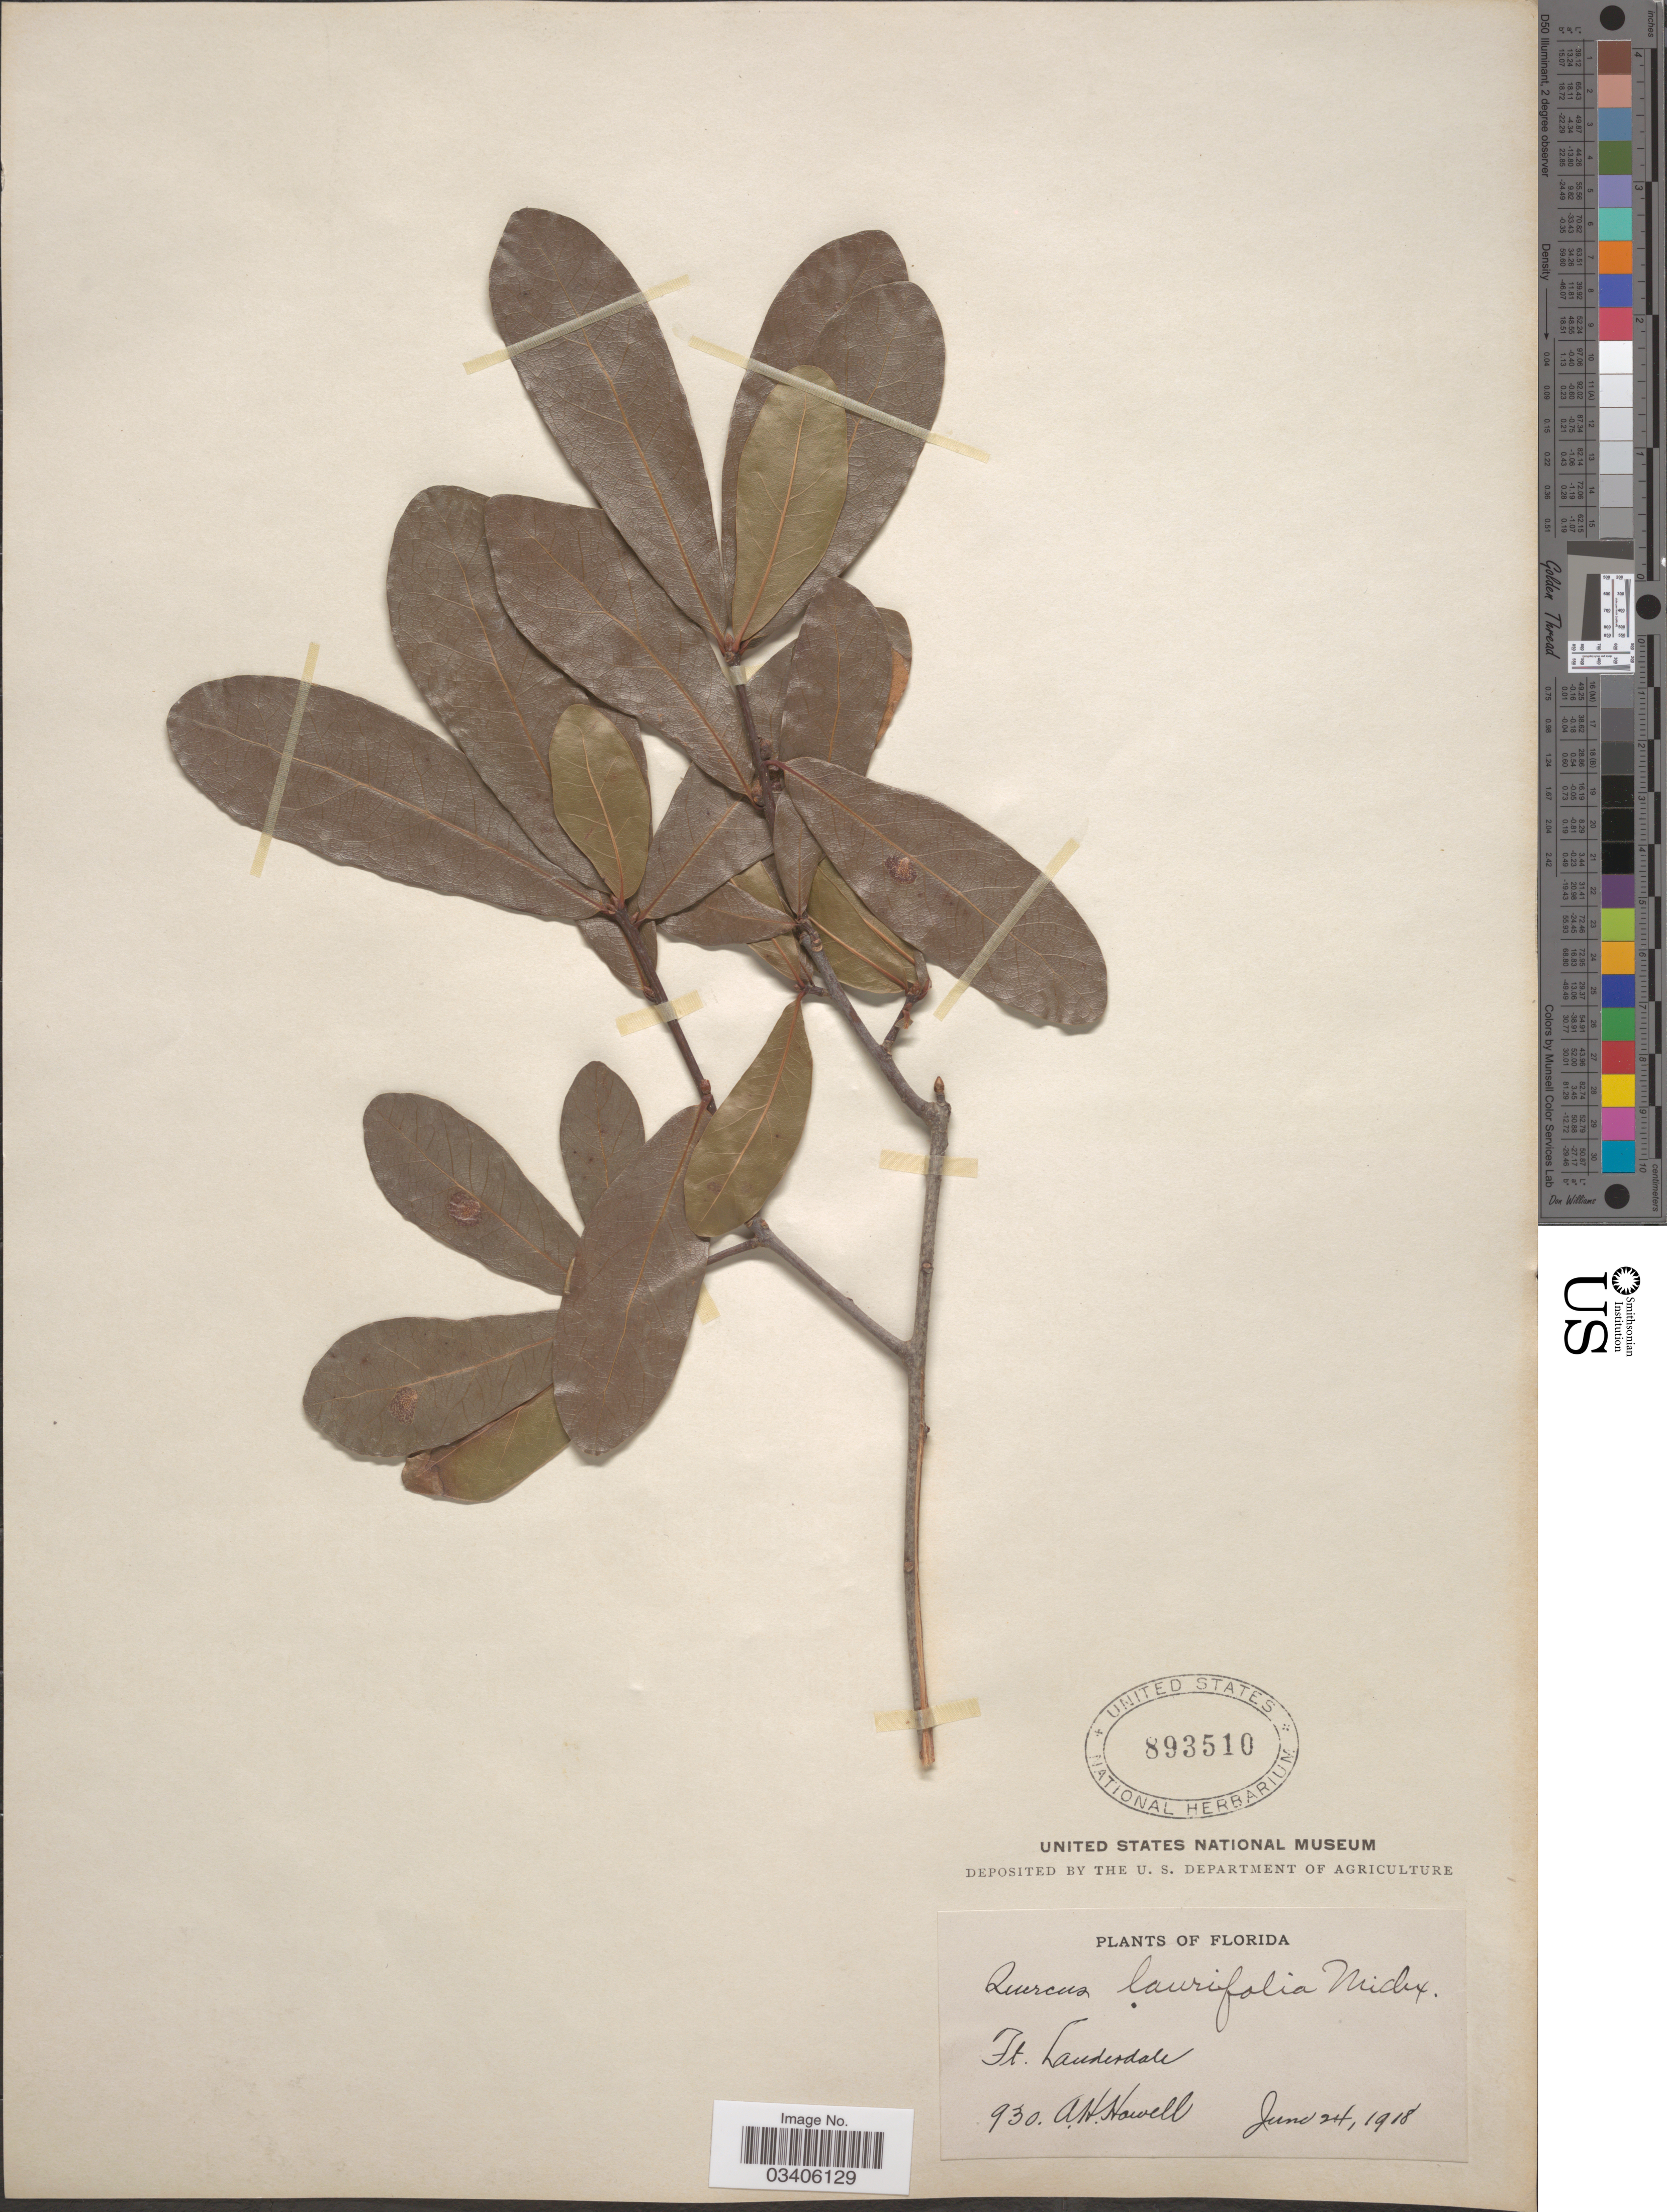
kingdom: Plantae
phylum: Tracheophyta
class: Magnoliopsida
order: Fagales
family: Fagaceae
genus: Quercus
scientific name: Quercus laurifolia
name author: Michx.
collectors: A. Howell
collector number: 930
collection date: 1918-06-24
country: United States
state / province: Florida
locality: Ft. Lauderdale.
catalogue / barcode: US 893510